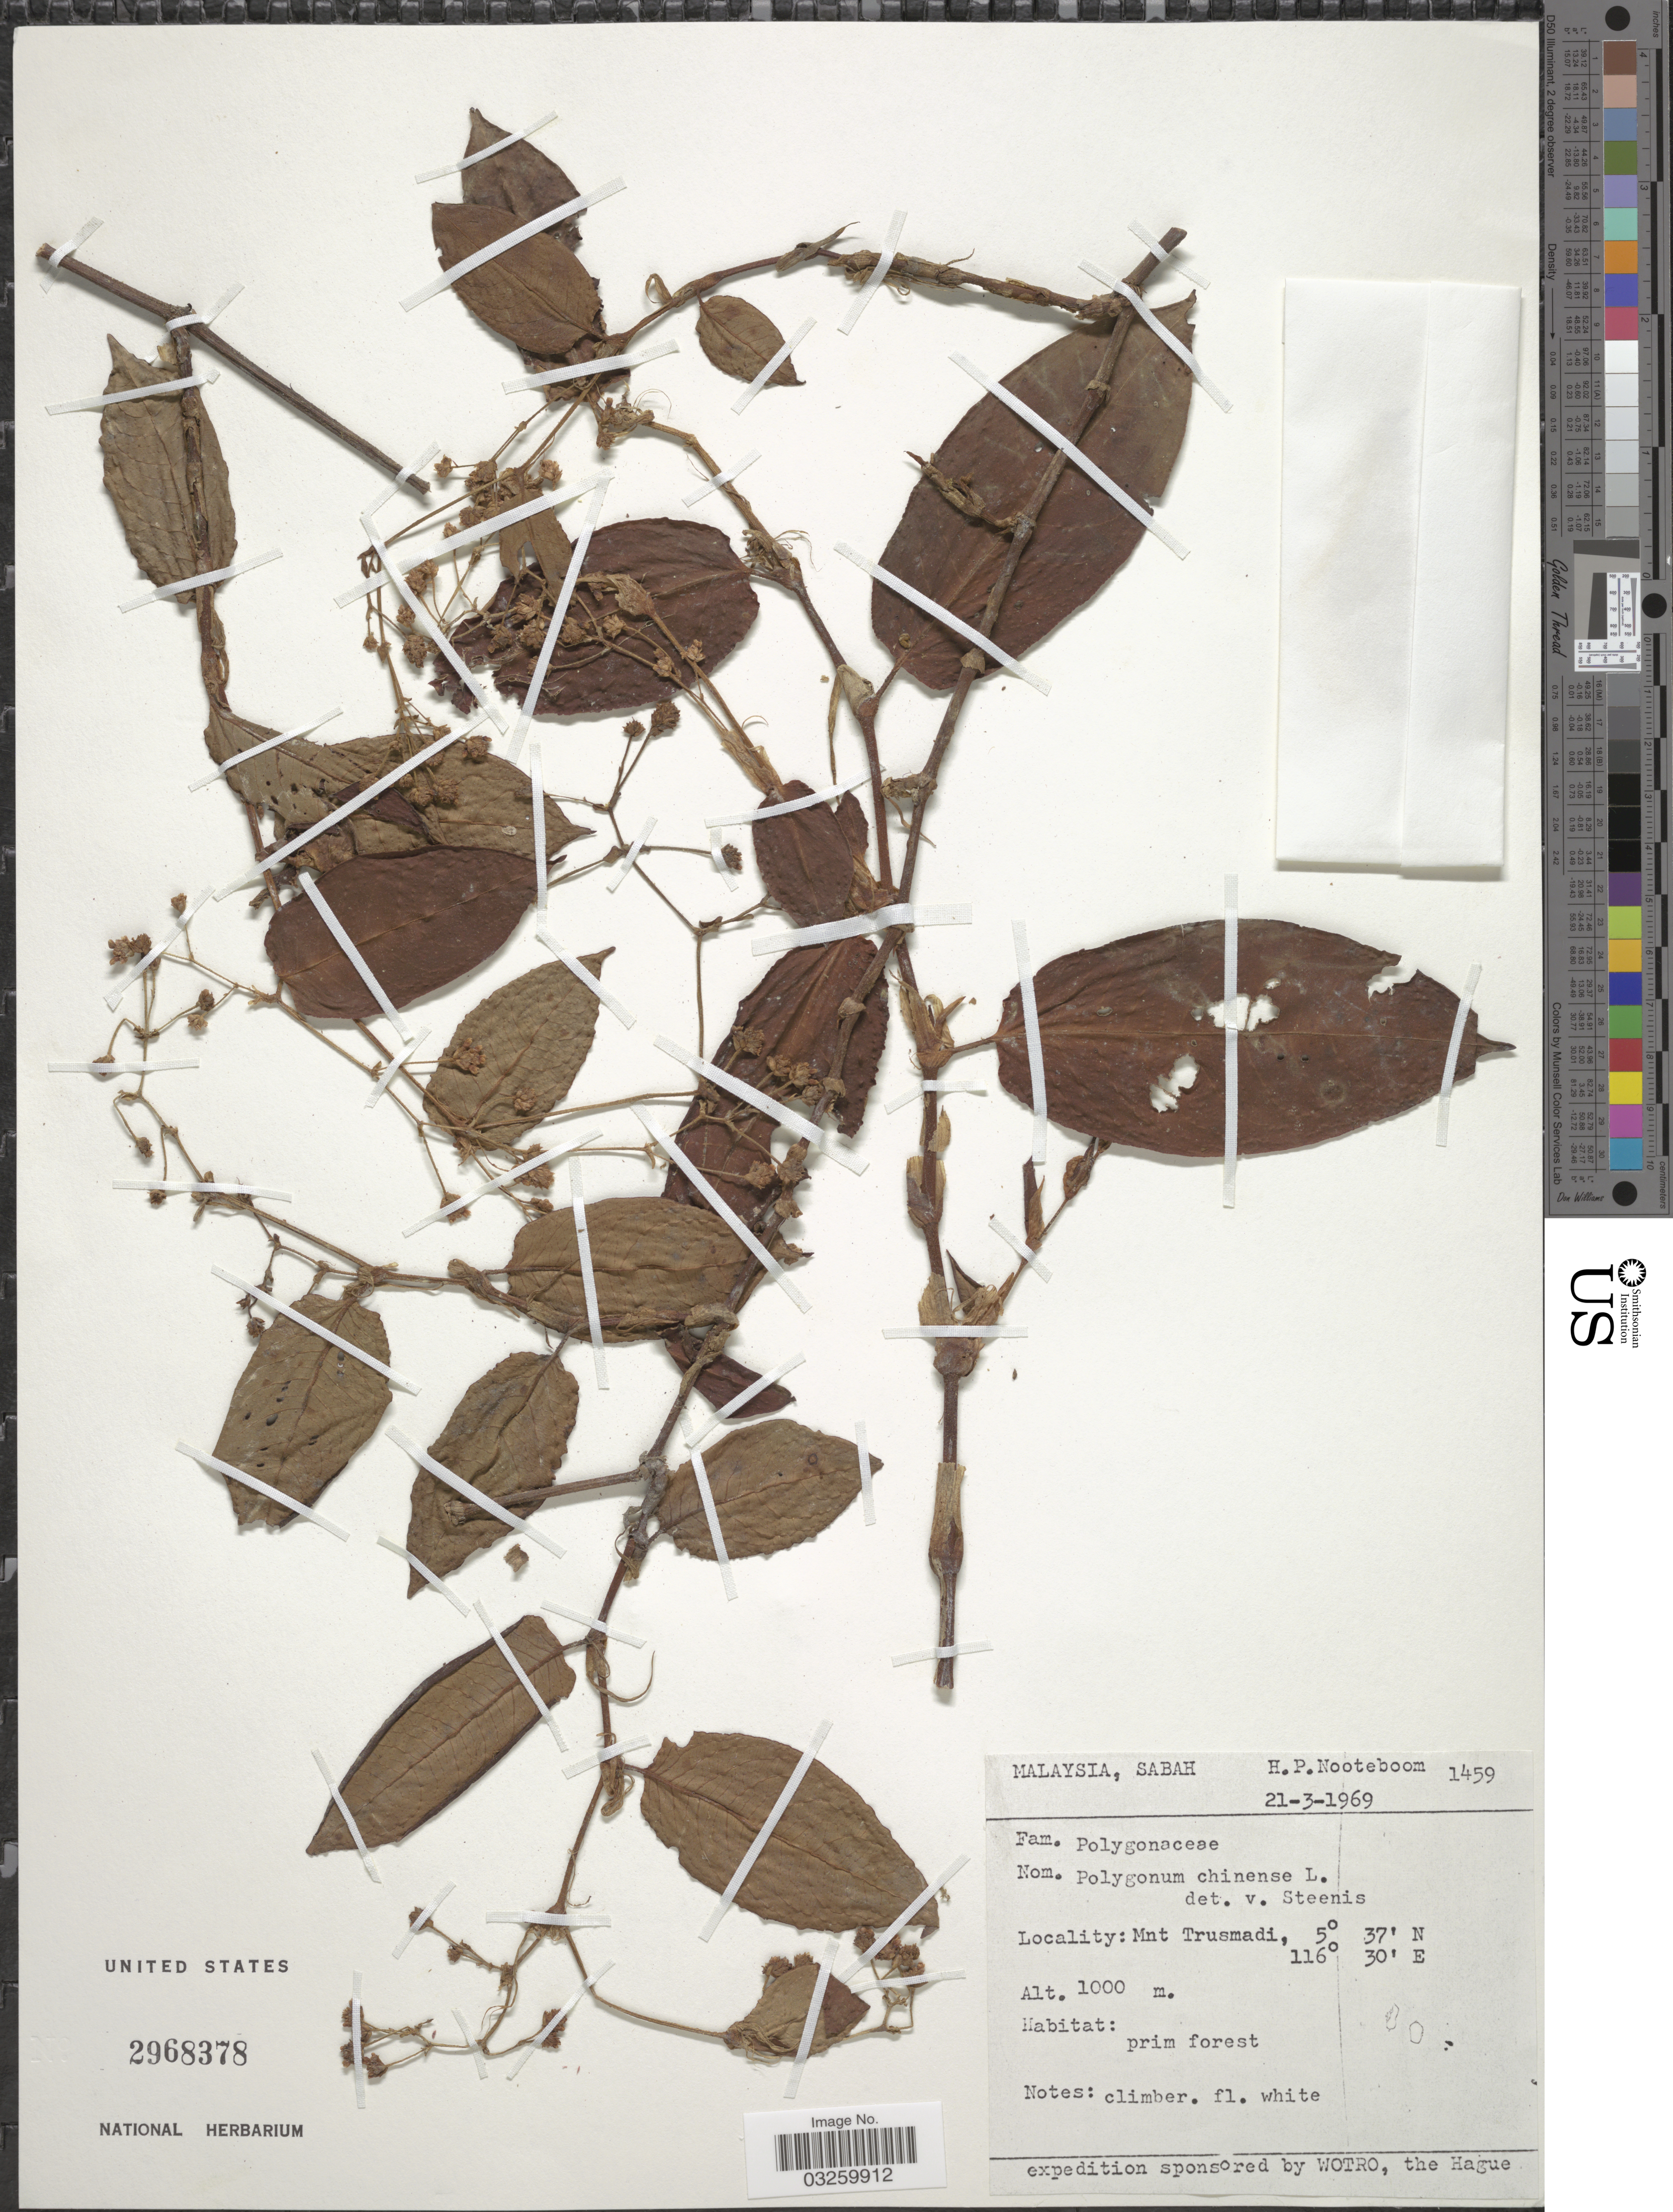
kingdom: Plantae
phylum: Tracheophyta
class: Magnoliopsida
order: Caryophyllales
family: Polygonaceae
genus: Persicaria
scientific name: Persicaria chinensis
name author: (L.) H. Gross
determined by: Wagner, W. L., (BOT), Smithsonian Institution - National Museum of Natural History (UNITED STATES)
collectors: H. P. Nooteboom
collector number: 1459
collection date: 1969-03-21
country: Malaysia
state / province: Sabah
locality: Mnt Trusmadi.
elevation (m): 1000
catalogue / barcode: US 2968378